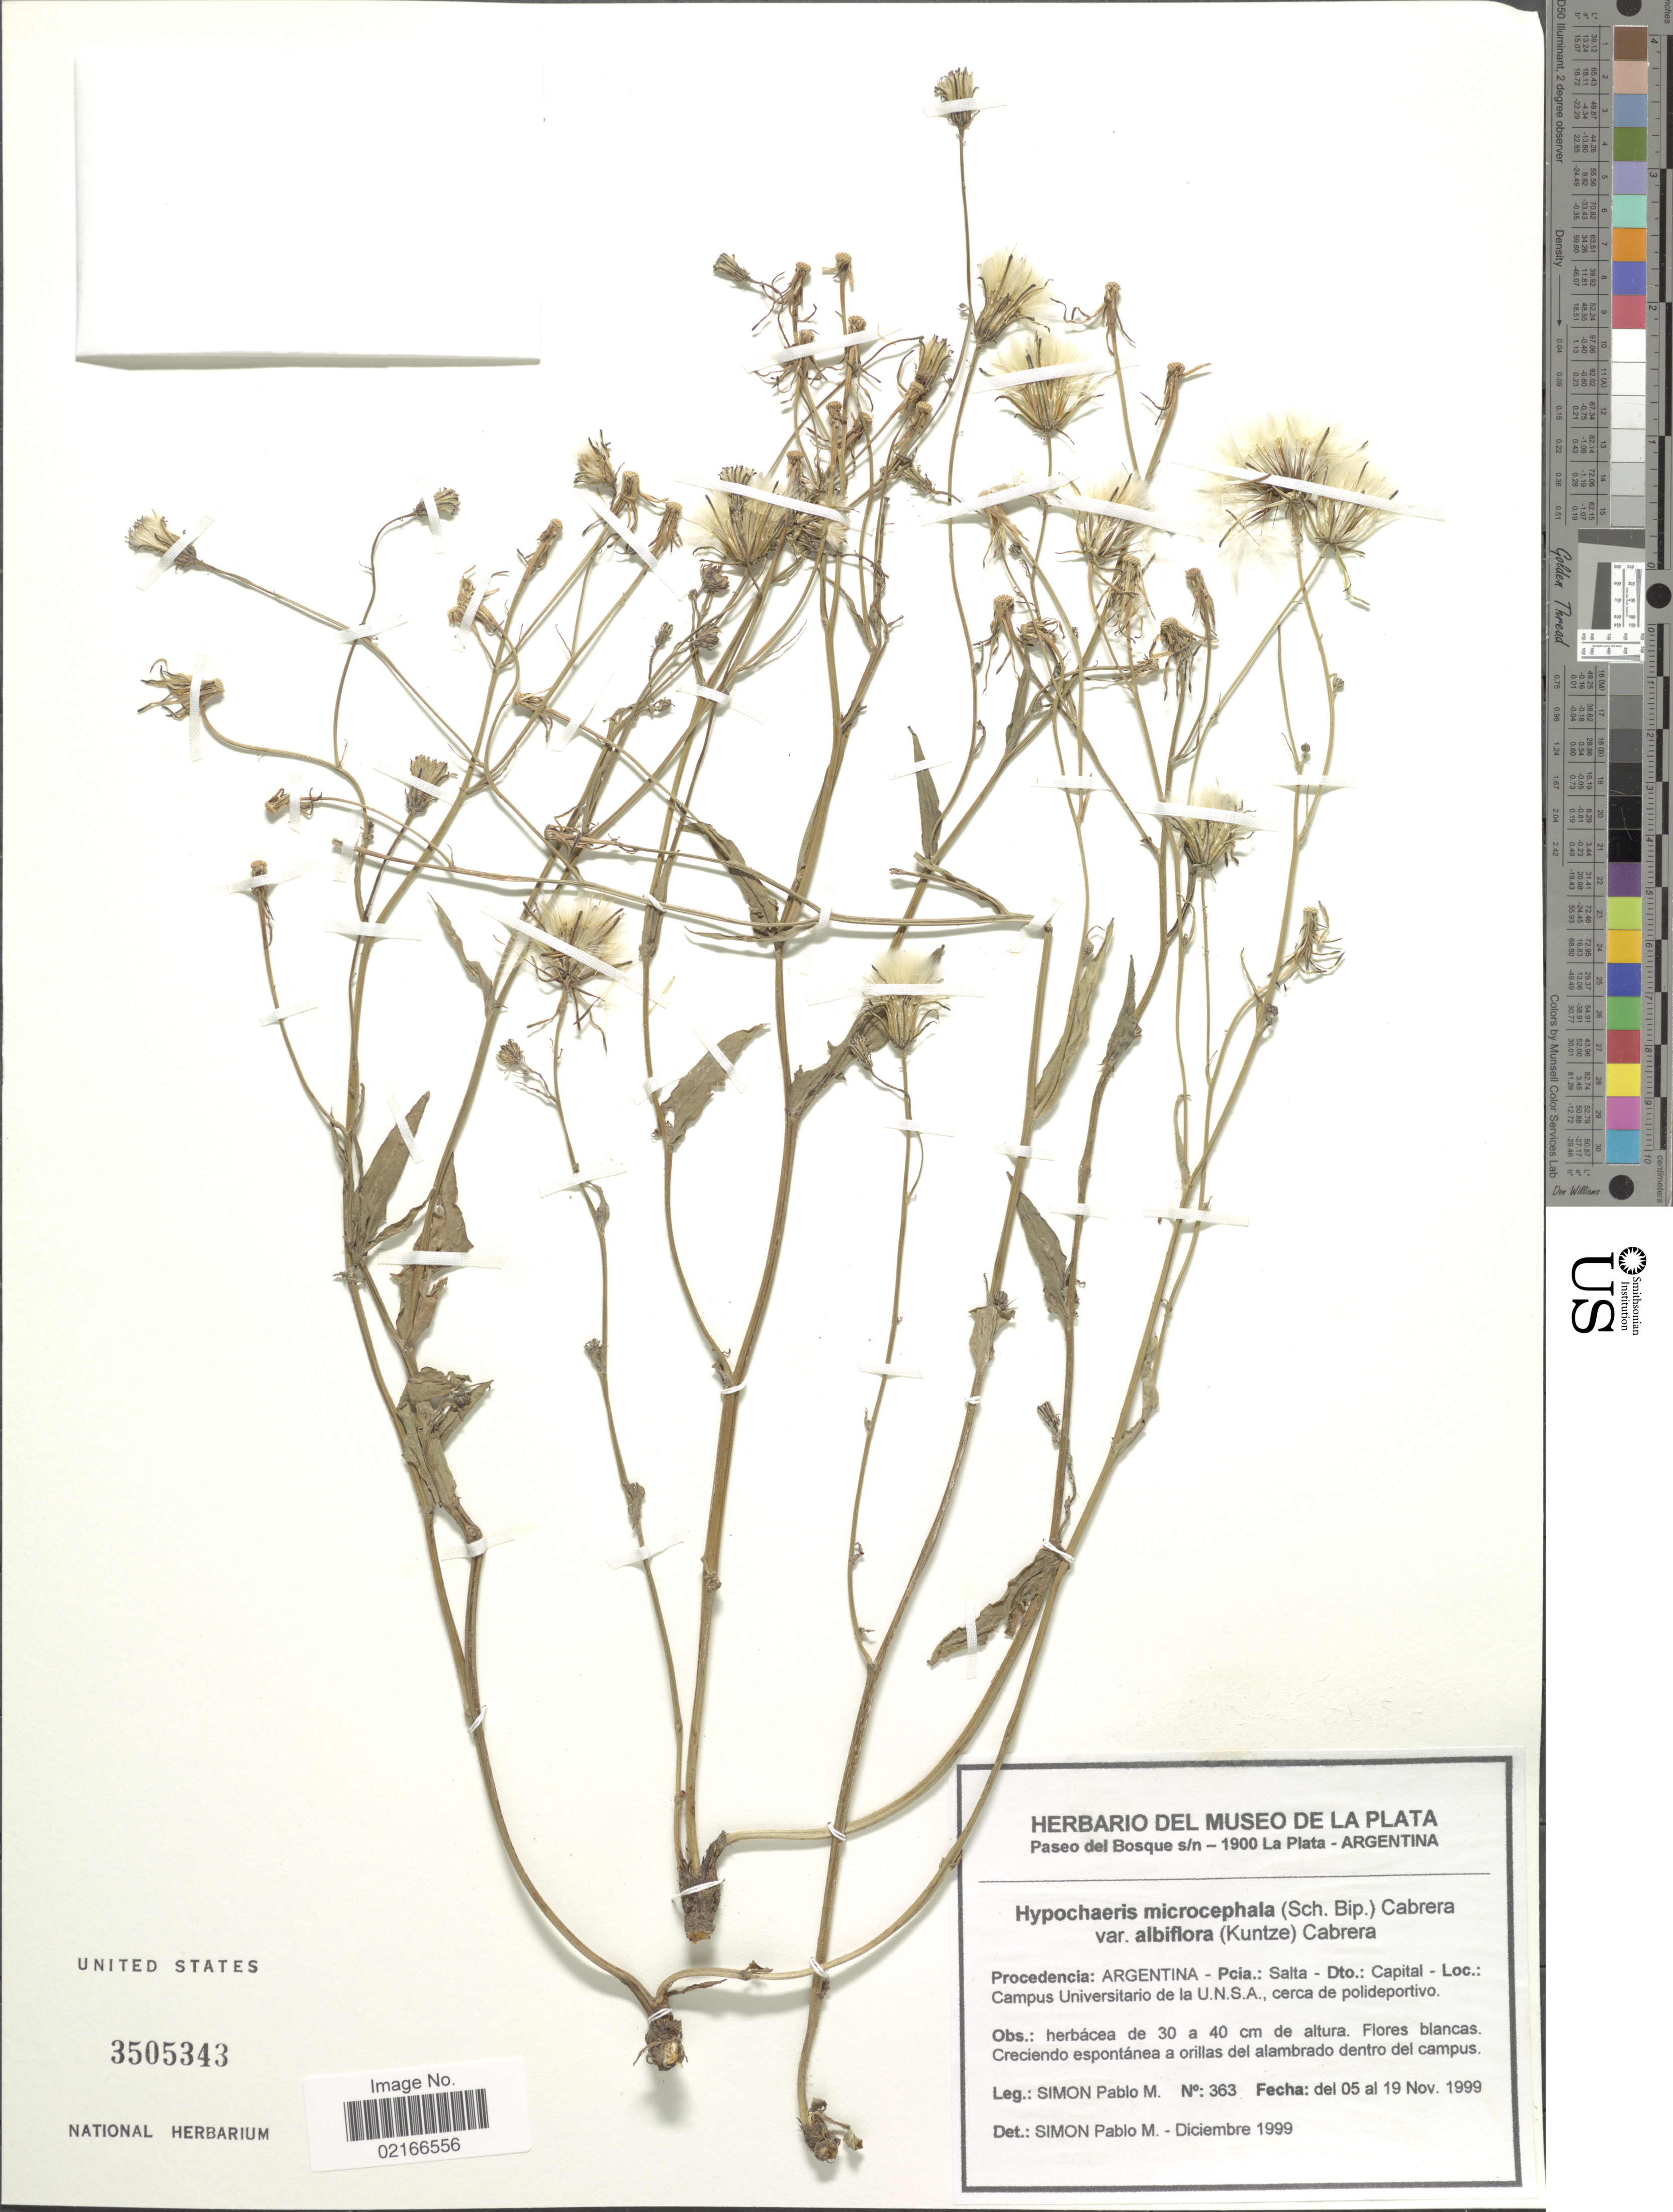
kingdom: Plantae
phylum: Tracheophyta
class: Magnoliopsida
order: Asterales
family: Asteraceae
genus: Hypochaeris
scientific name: Hypochaeris albiflora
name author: (Kuntze) Azevêdo-Gonç. & Matzenb.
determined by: Mailhos, Ary, (MVFA), Universidad de la Republica (URUGUAY)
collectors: S. Pablo M.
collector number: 363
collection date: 1999-11-05/1999-11-19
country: Argentina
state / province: Salta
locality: Dto.: Capital. Campus Universitario de la U.N.S.A.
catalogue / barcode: US 3505343